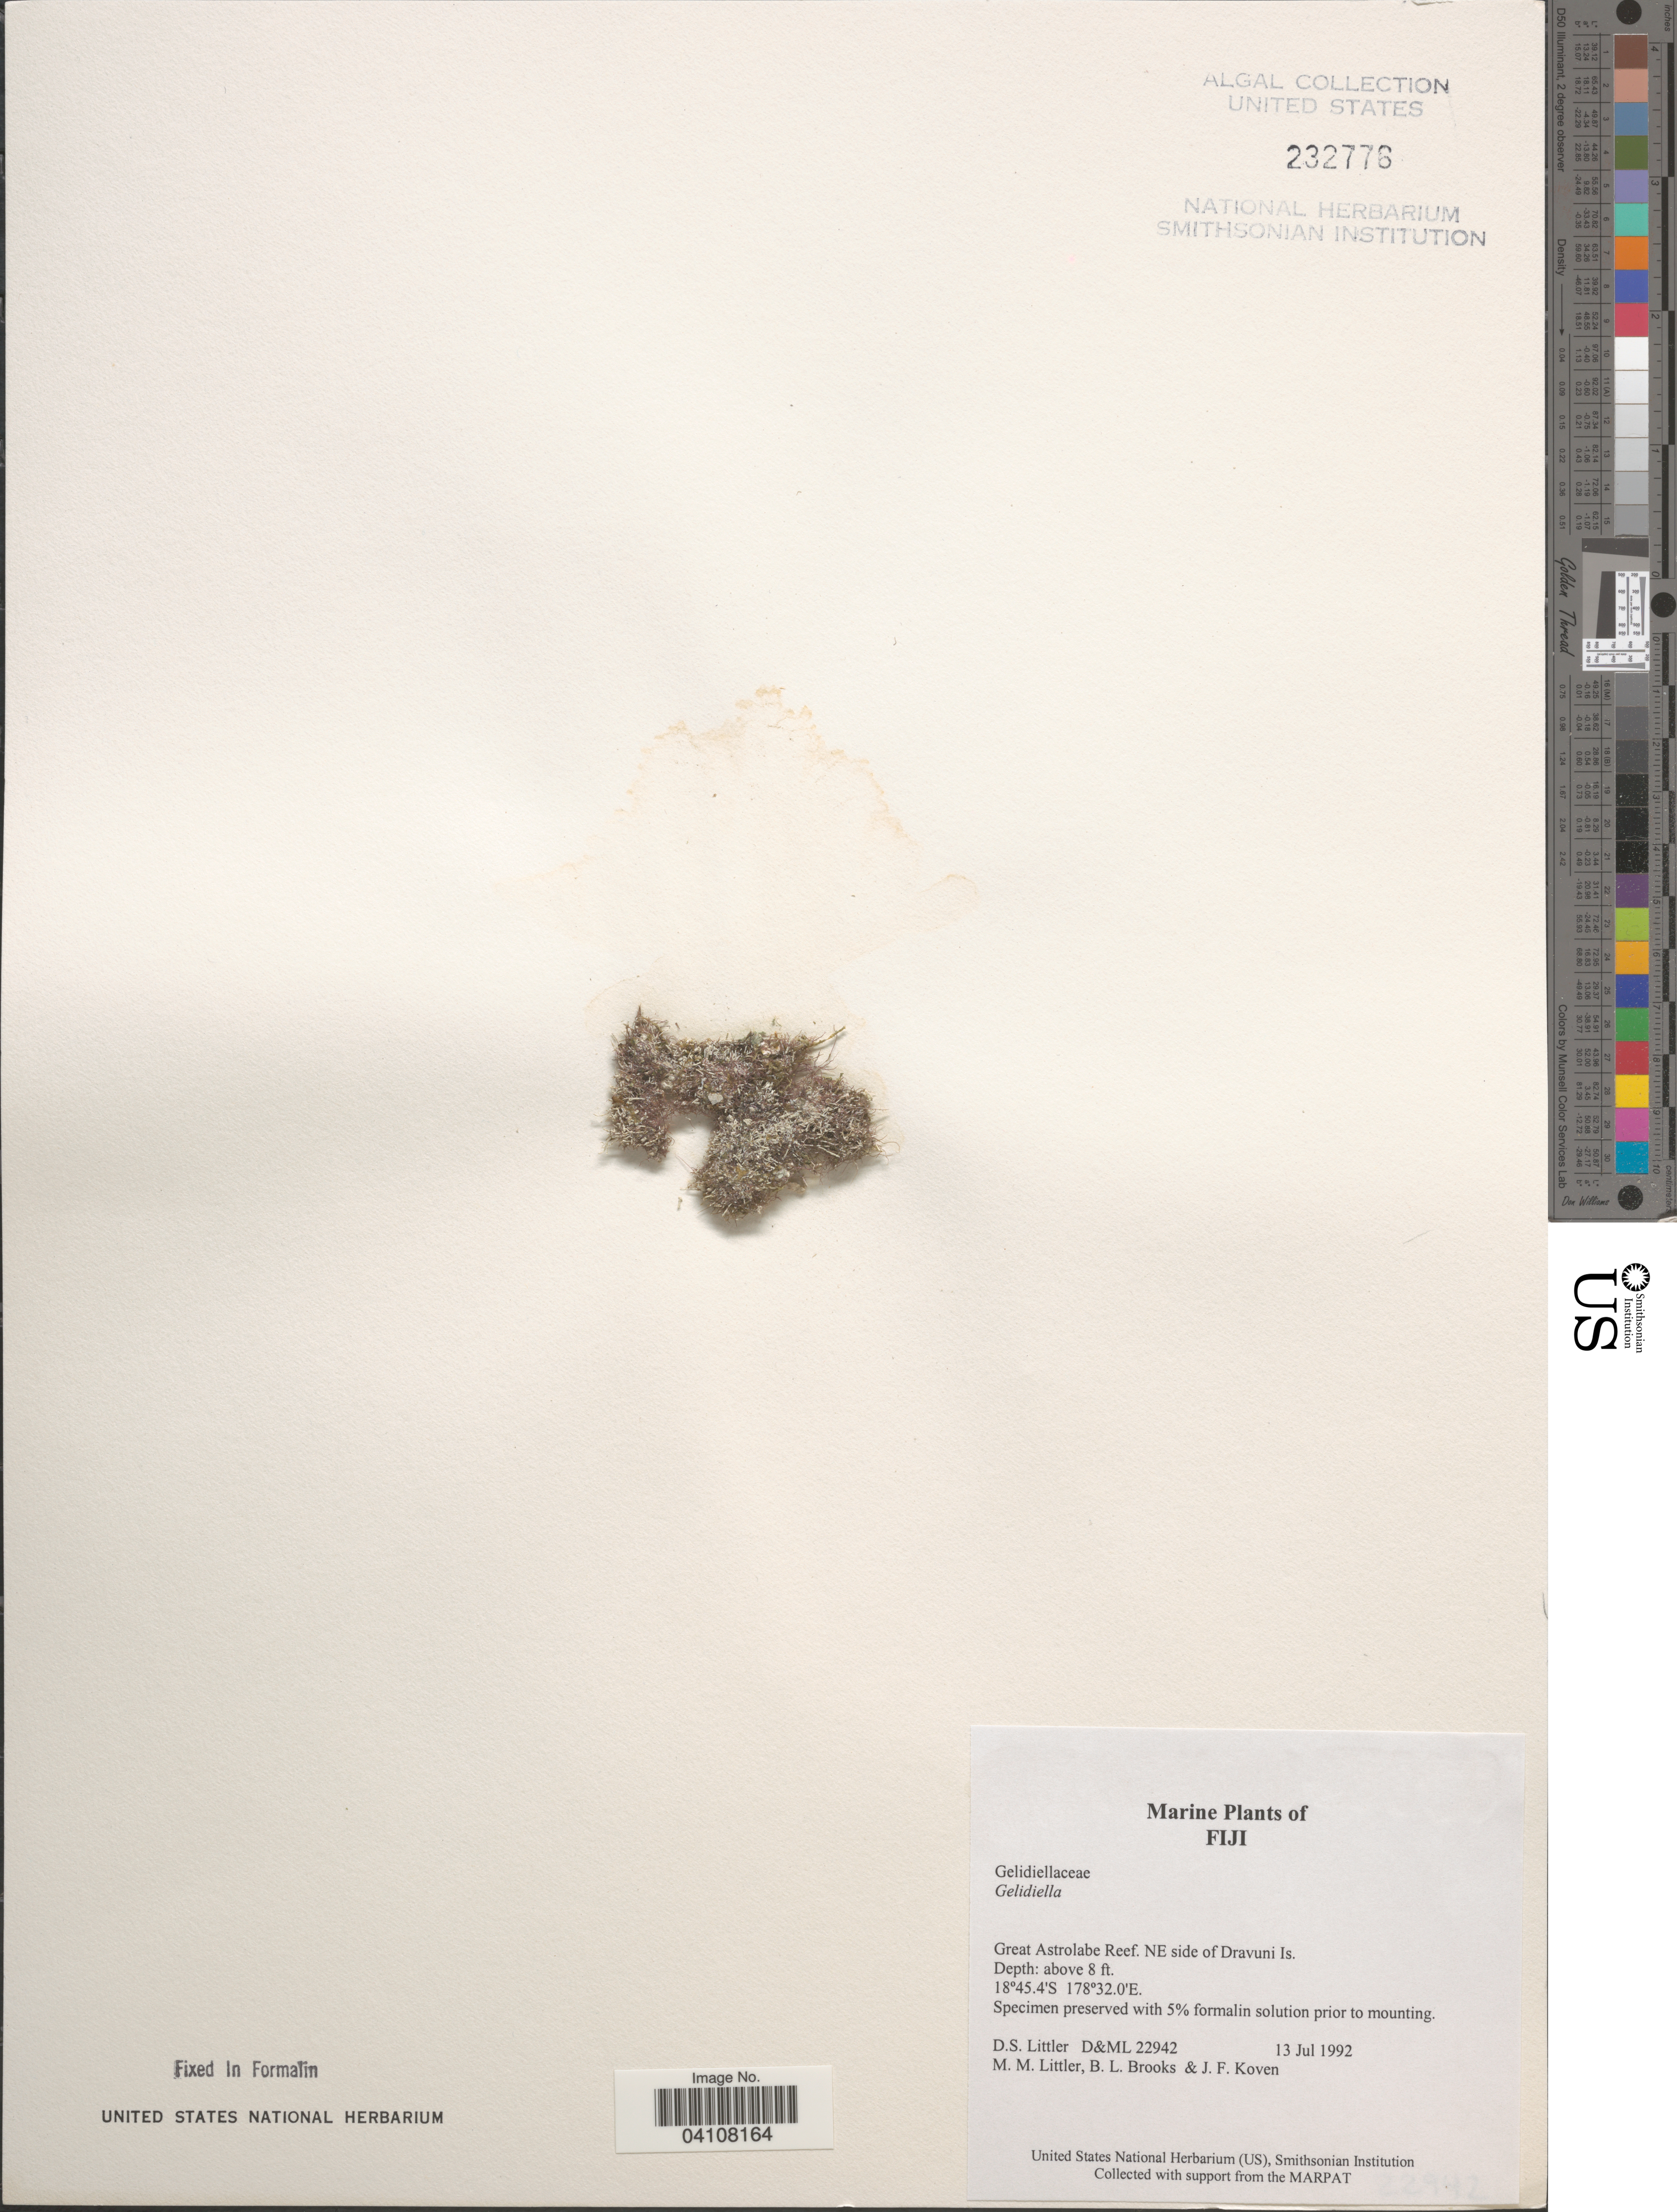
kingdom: Plantae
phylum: Rhodophyta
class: Florideophyceae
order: Gelidiales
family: Gelidiellaceae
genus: Gelidiella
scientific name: Gelidiella sp.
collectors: D. S. Littler, B. Brooks & J. Koven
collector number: D&ML22942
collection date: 1992-07-13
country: Fiji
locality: Great Astrolabe Reef. NE side of Dravuni Is.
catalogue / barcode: US 232776